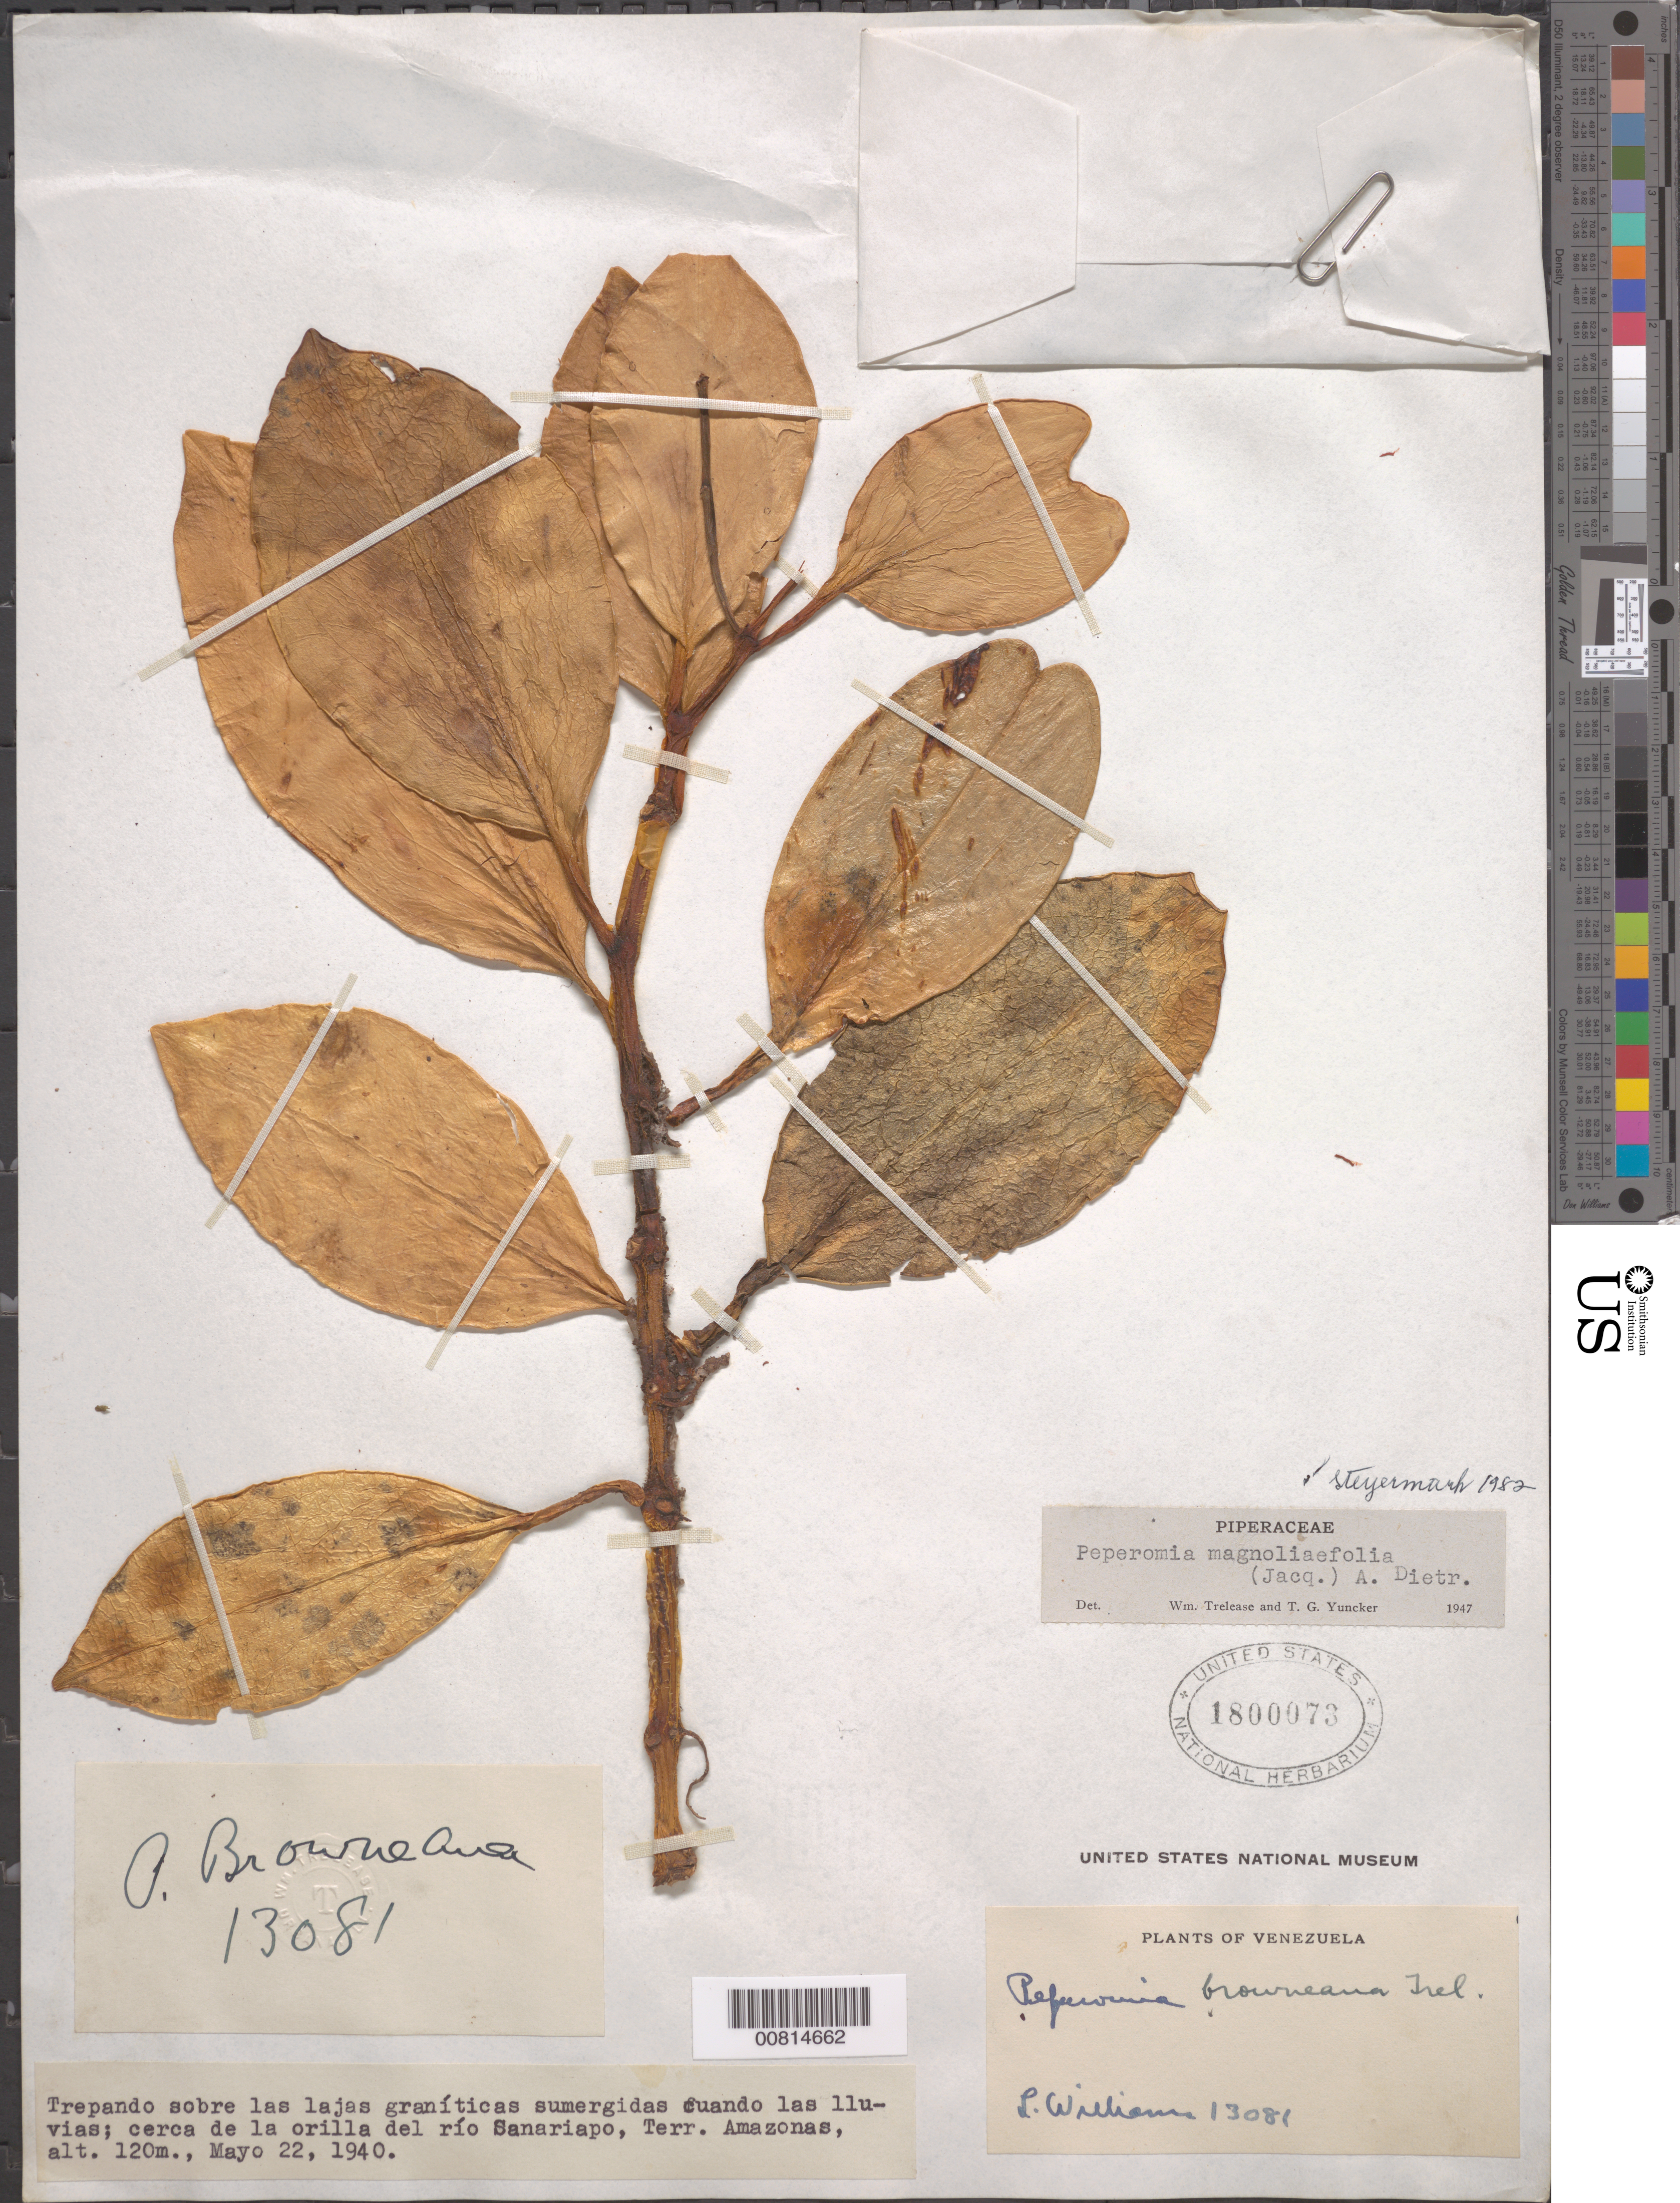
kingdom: Plantae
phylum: Tracheophyta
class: Magnoliopsida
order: Piperales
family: Piperaceae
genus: Peperomia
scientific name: Peperomia uaupesensis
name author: Yunck.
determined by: Jiménez, José Estaban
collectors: Ll. Williams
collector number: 13081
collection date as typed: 22-May-40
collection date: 1940-05-22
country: Venezuela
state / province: Amazonas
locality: Río Sanariapo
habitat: Sobre las lajas graníticas sumergidas cuando las lluvias, cerca de la orilla del rio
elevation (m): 120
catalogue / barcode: US 1800073